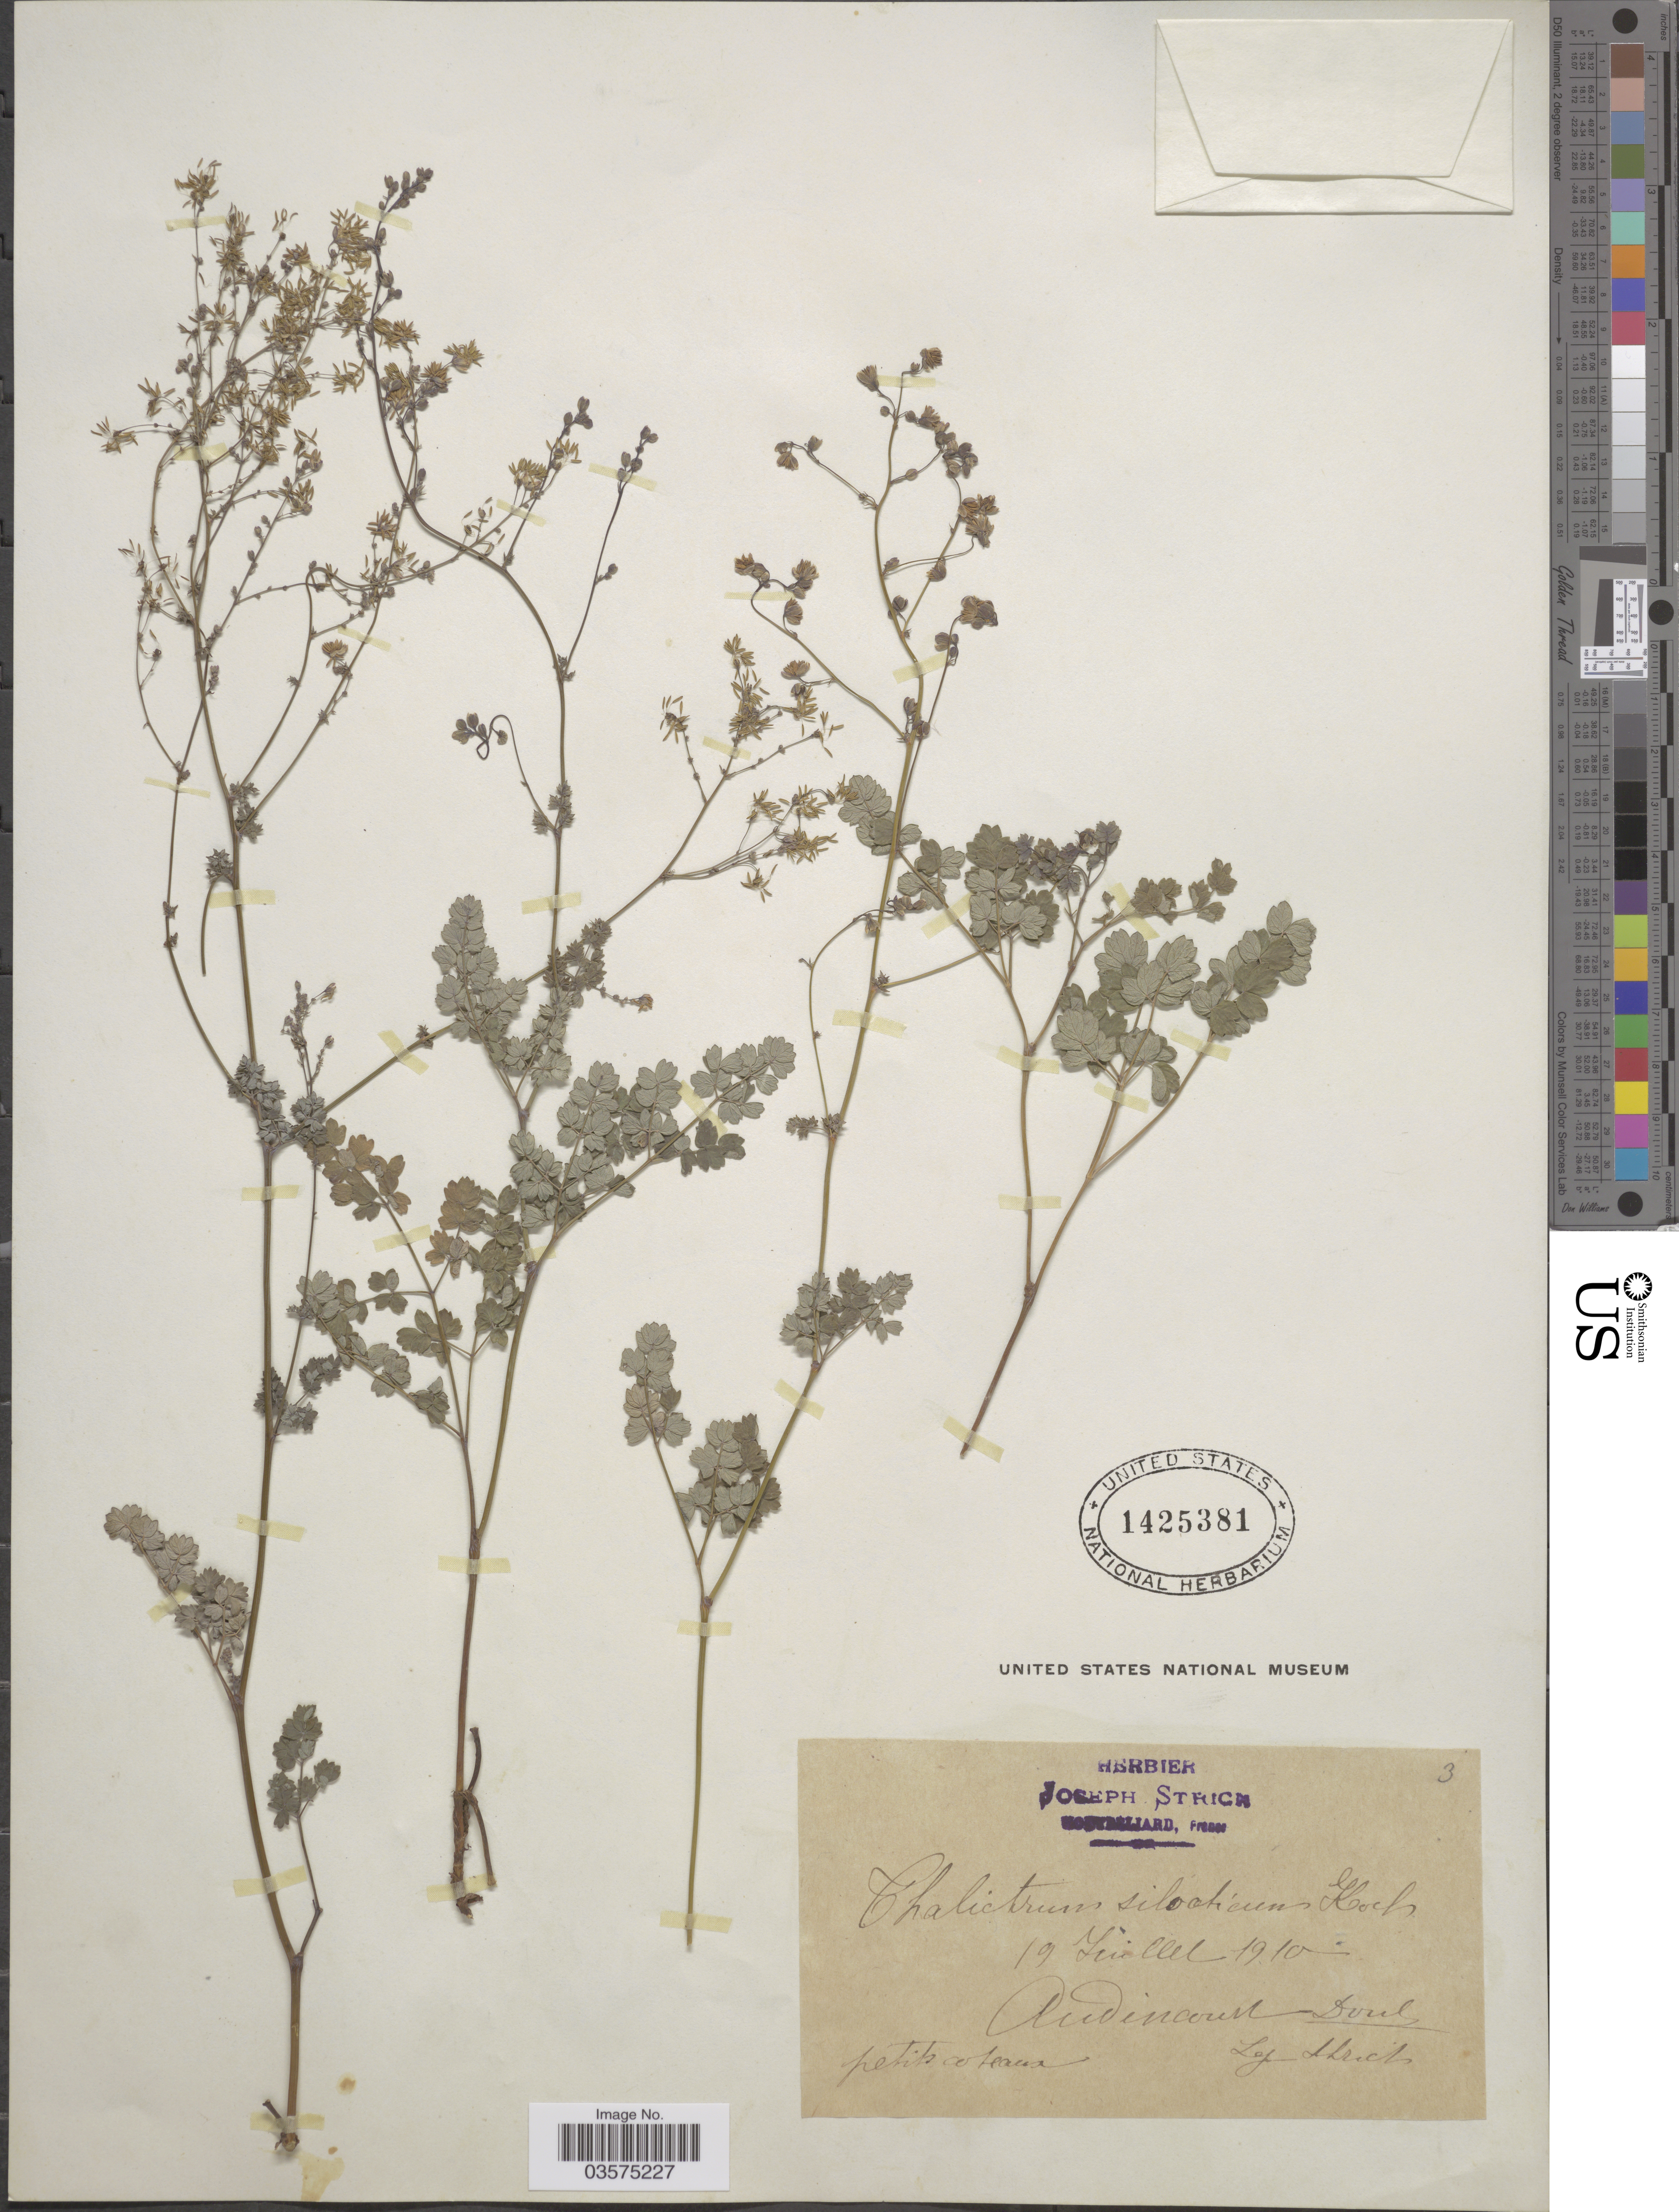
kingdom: Plantae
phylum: Tracheophyta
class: Magnoliopsida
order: Ranunculales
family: Ranunculaceae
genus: Thalictrum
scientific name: Thalictrum sylvaticum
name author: W.D.J. Koch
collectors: J. Strick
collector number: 3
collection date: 1910-07-19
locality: Audinault, Doulz. [interpreted]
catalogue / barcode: US 1425381